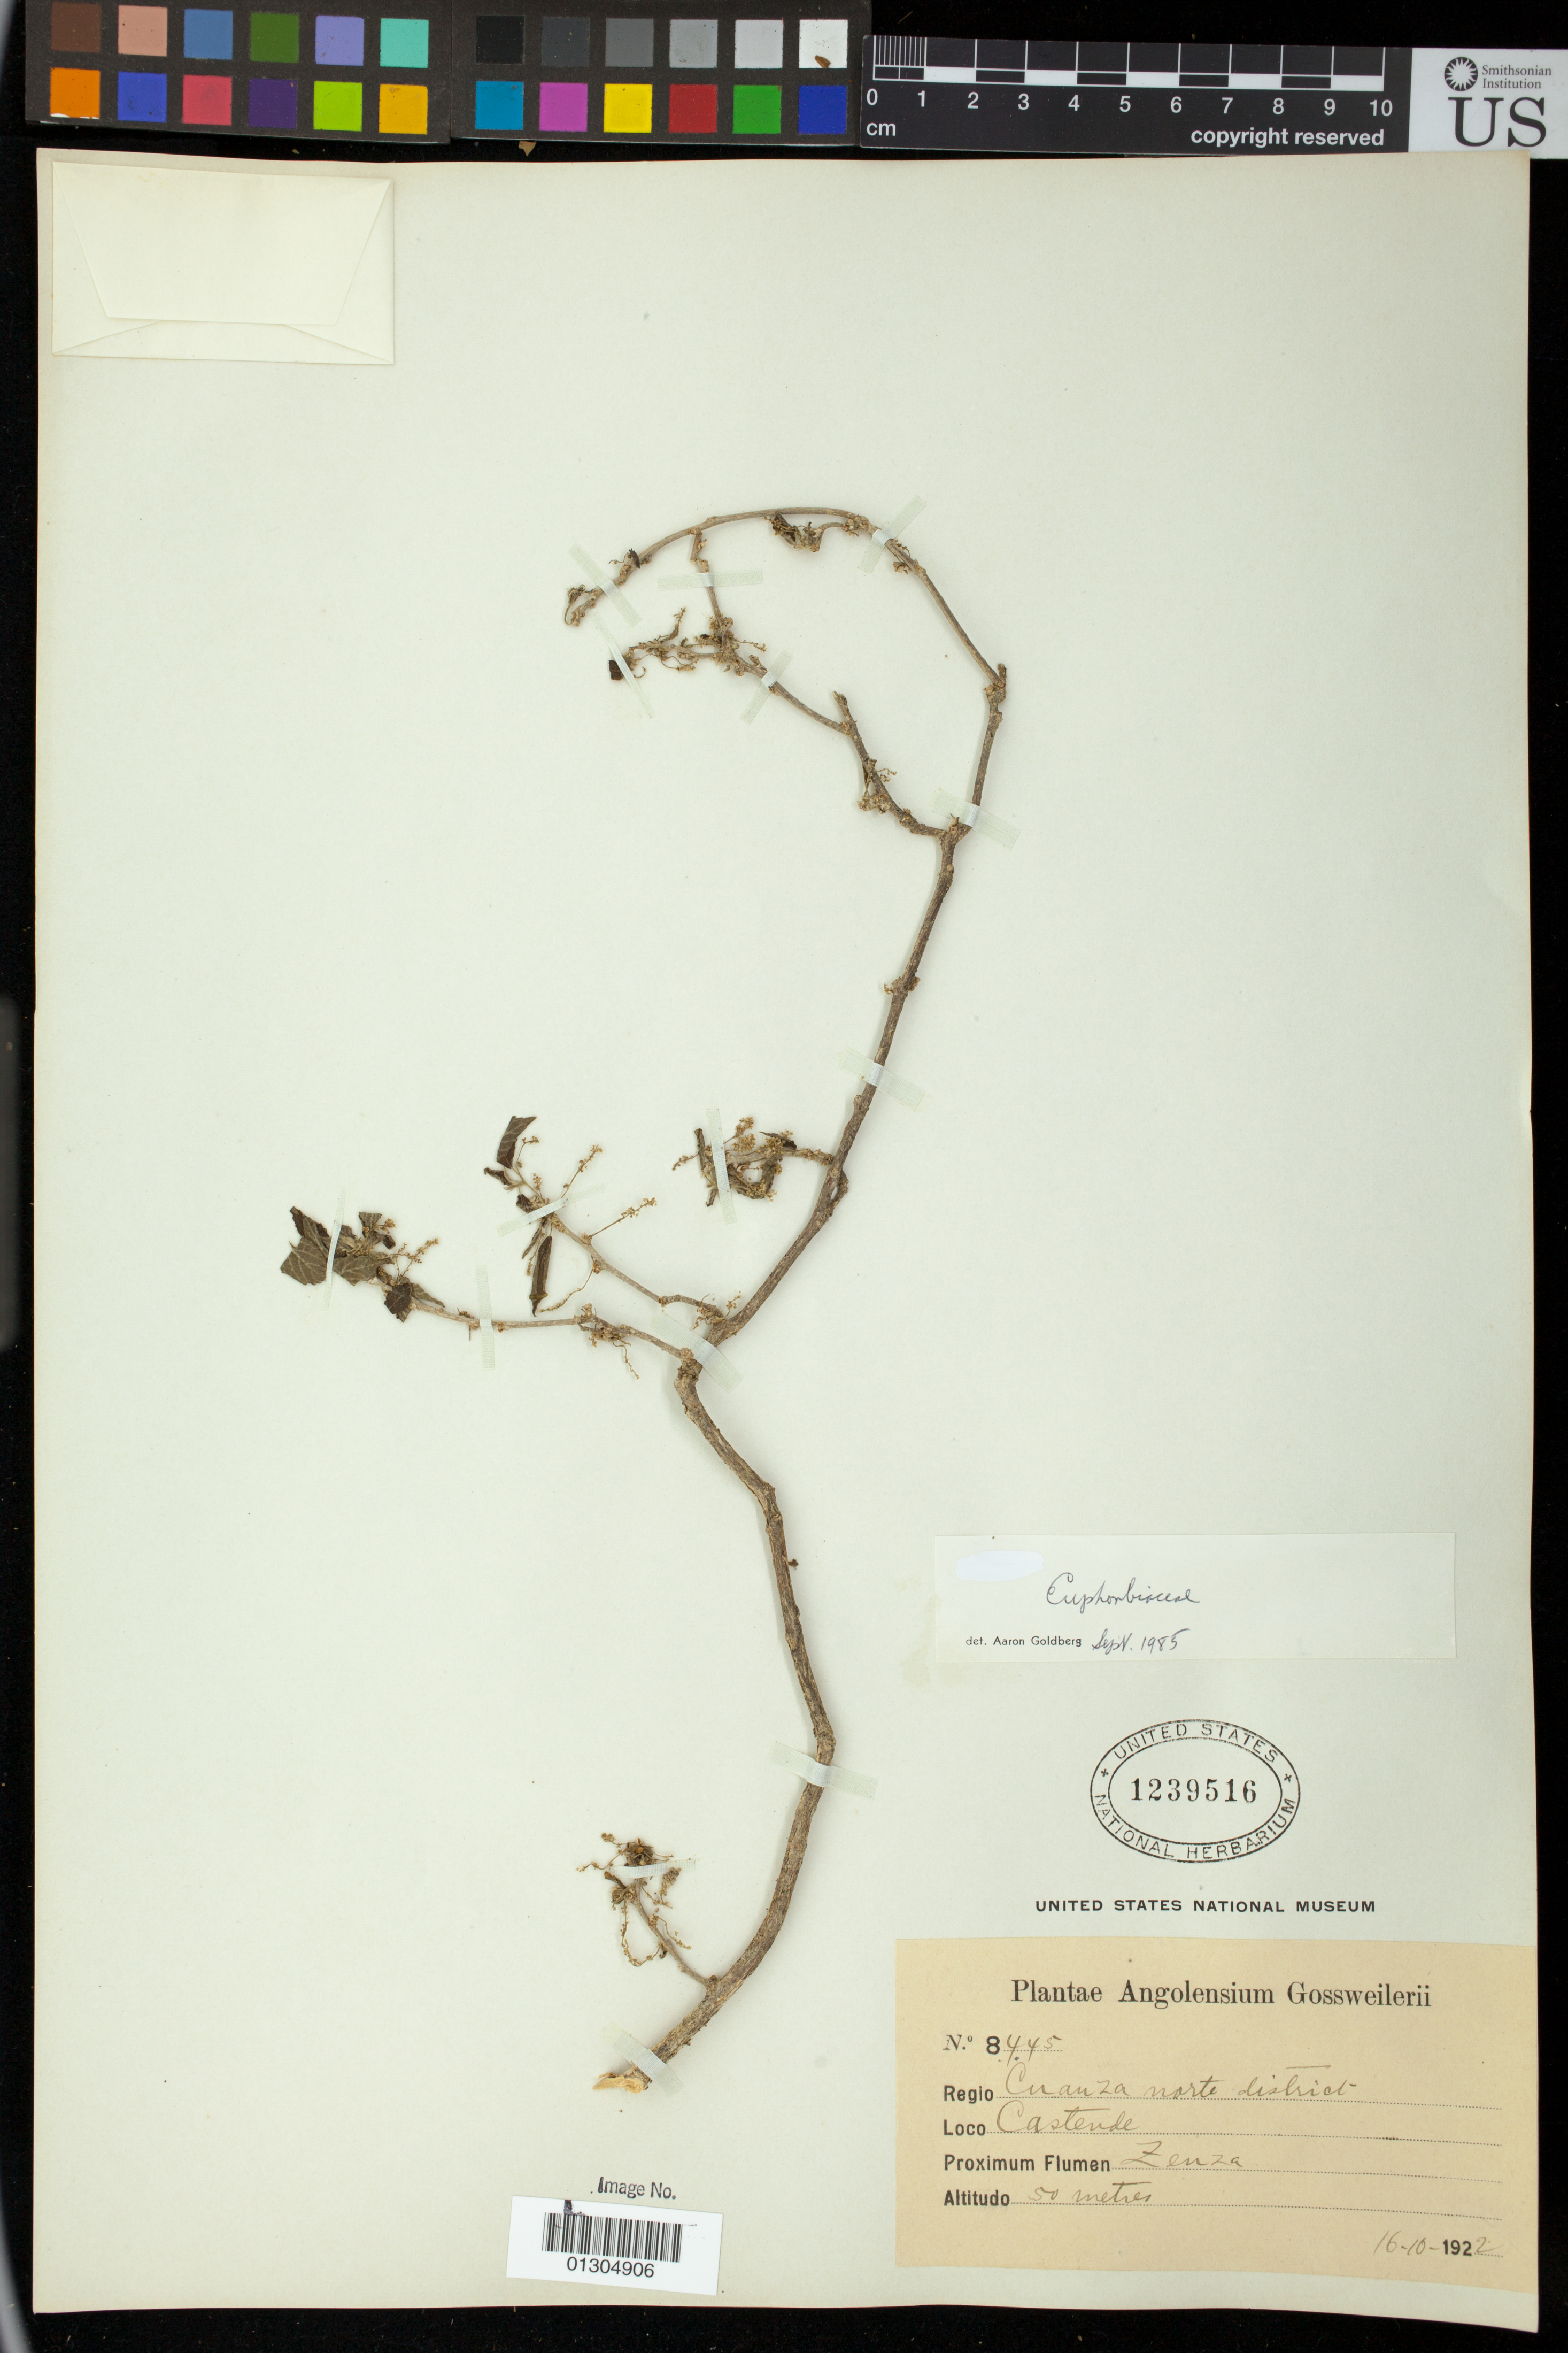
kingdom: Plantae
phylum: Tracheophyta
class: Magnoliopsida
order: Malpighiales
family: Euphorbiaceae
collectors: J. Gossweiler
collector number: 8445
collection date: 1922-10-16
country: Angola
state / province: Cuanza Norte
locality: Castende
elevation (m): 50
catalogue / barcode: US 1239516